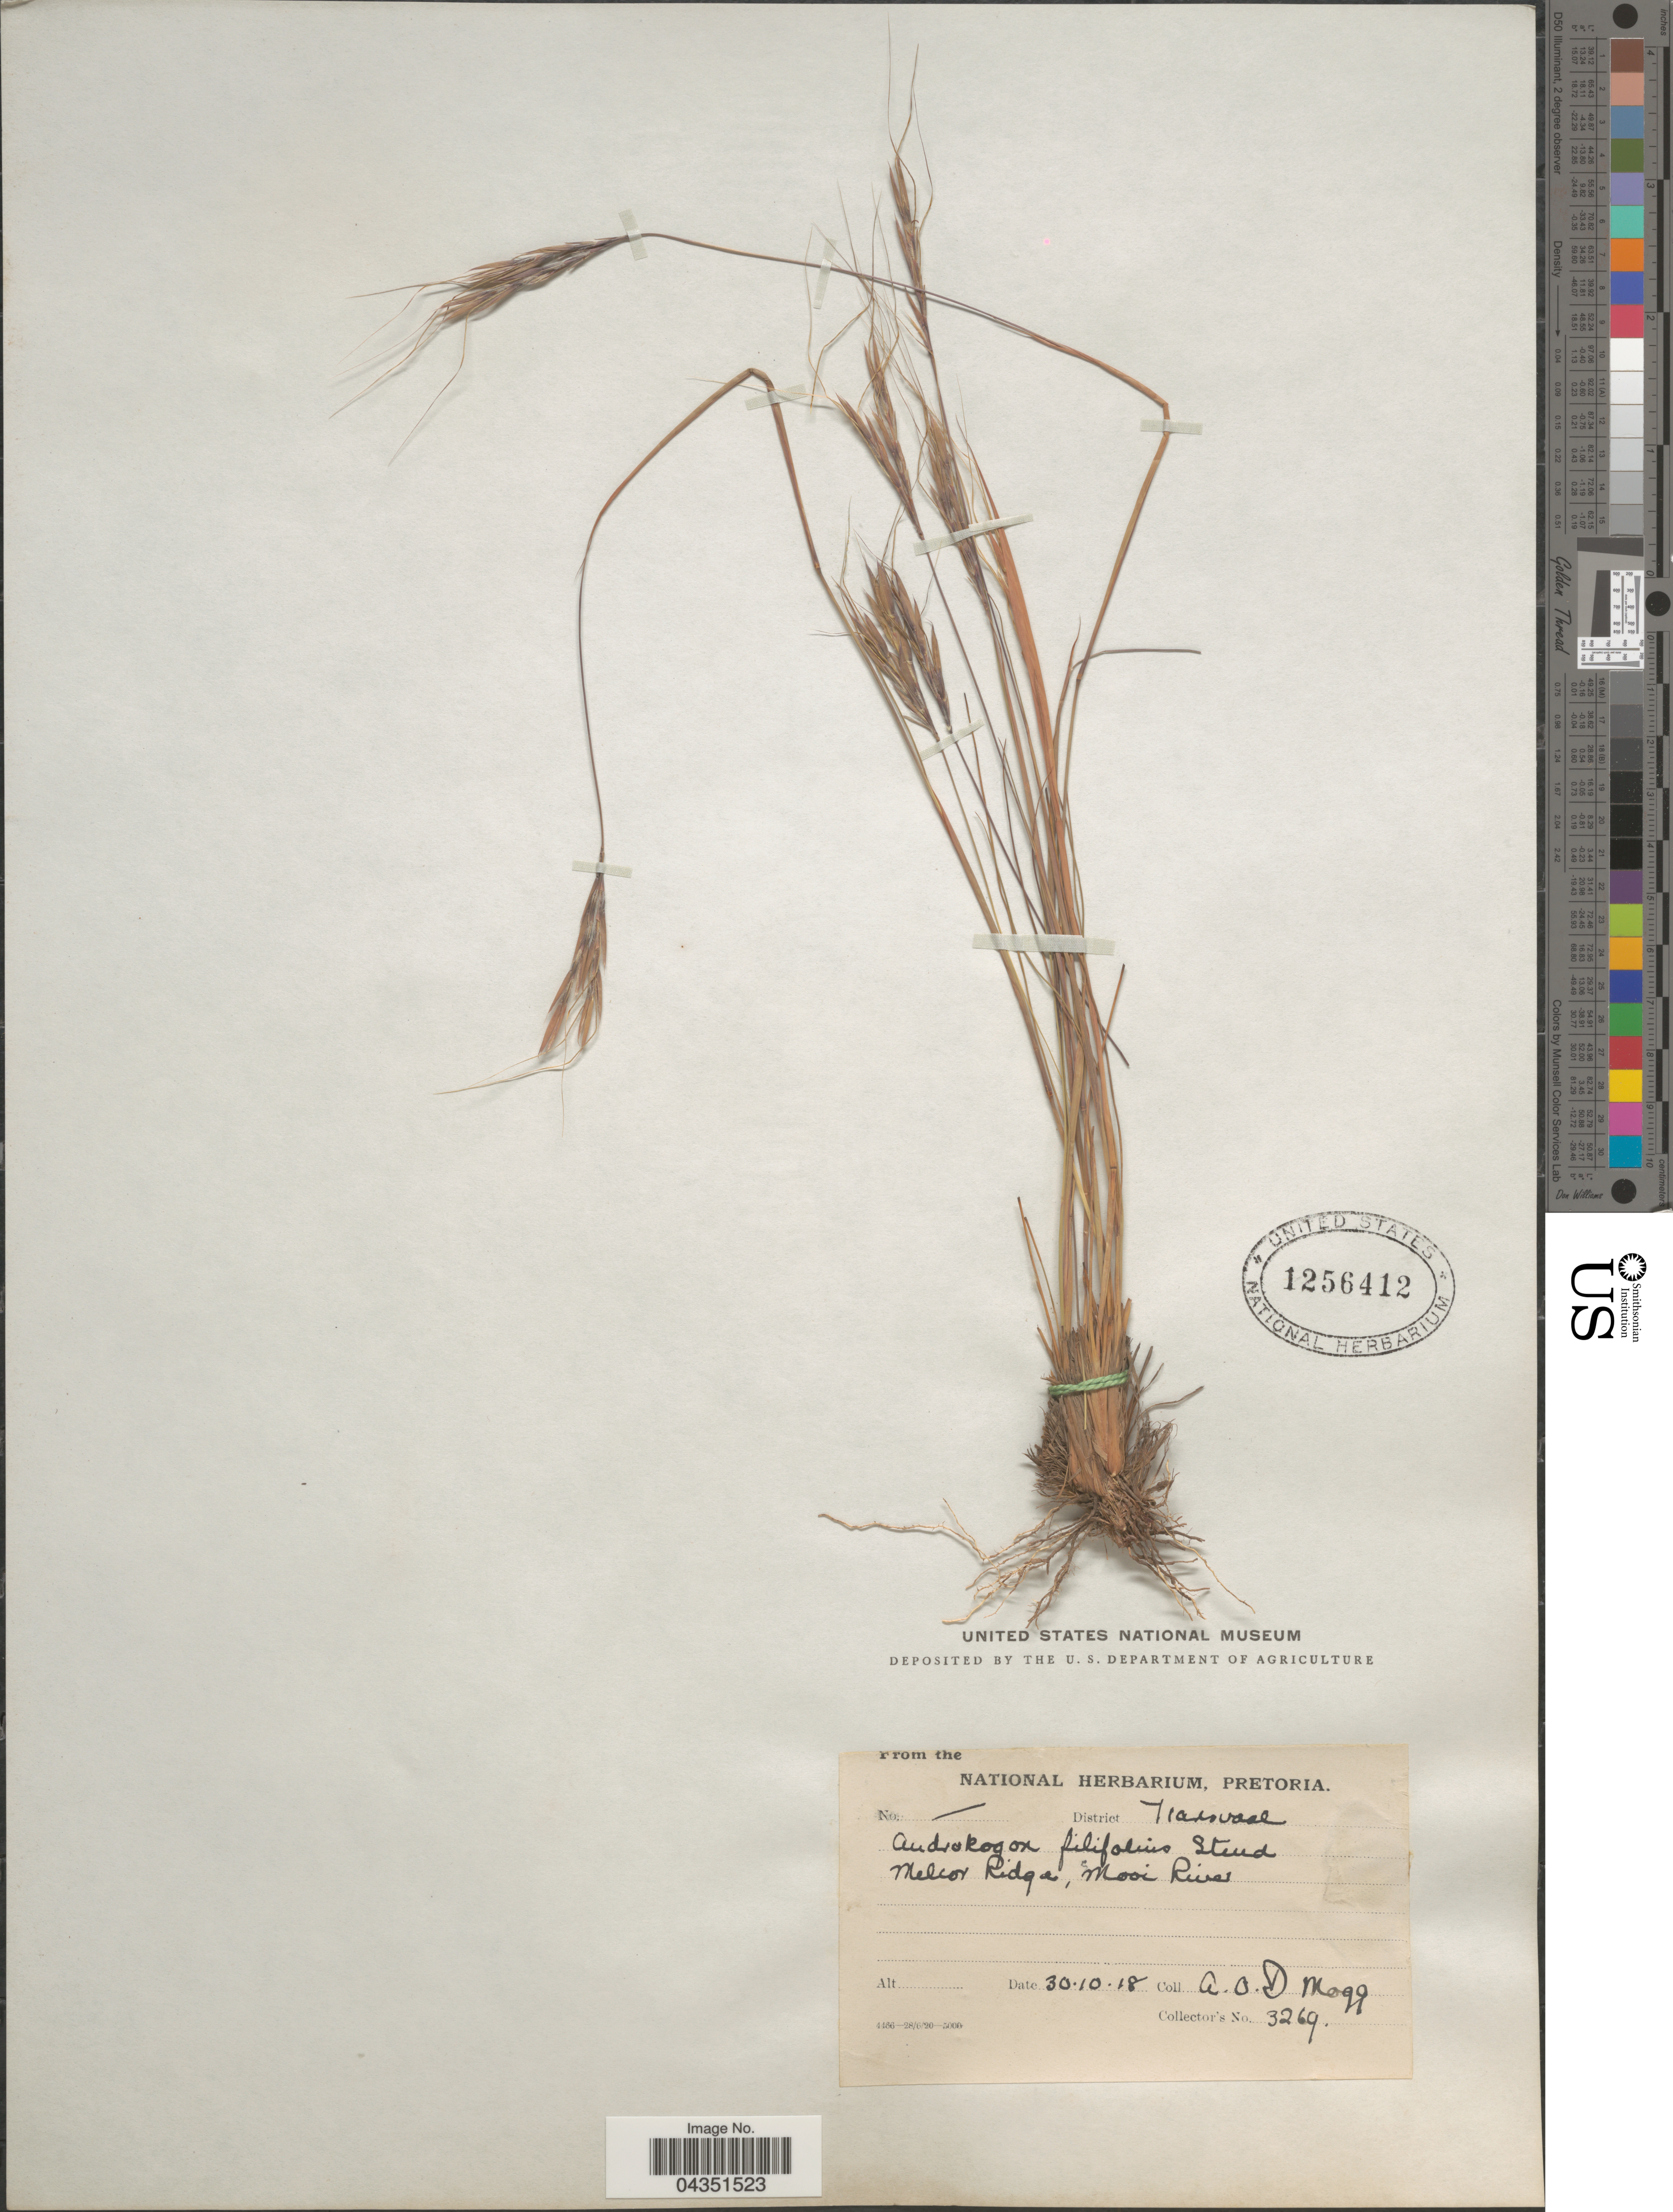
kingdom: Plantae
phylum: Tracheophyta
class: Liliopsida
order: Poales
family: Poaceae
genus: Diheteropogon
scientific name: Diheteropogon filifolius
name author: (Nees) Clayton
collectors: A. O. Mogg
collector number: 3269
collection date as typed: Transcribed d/m/y: 30/10/18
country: South Africa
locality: District Transvaal. Melcor Ridge, Mooi River.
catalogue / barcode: US 1256412